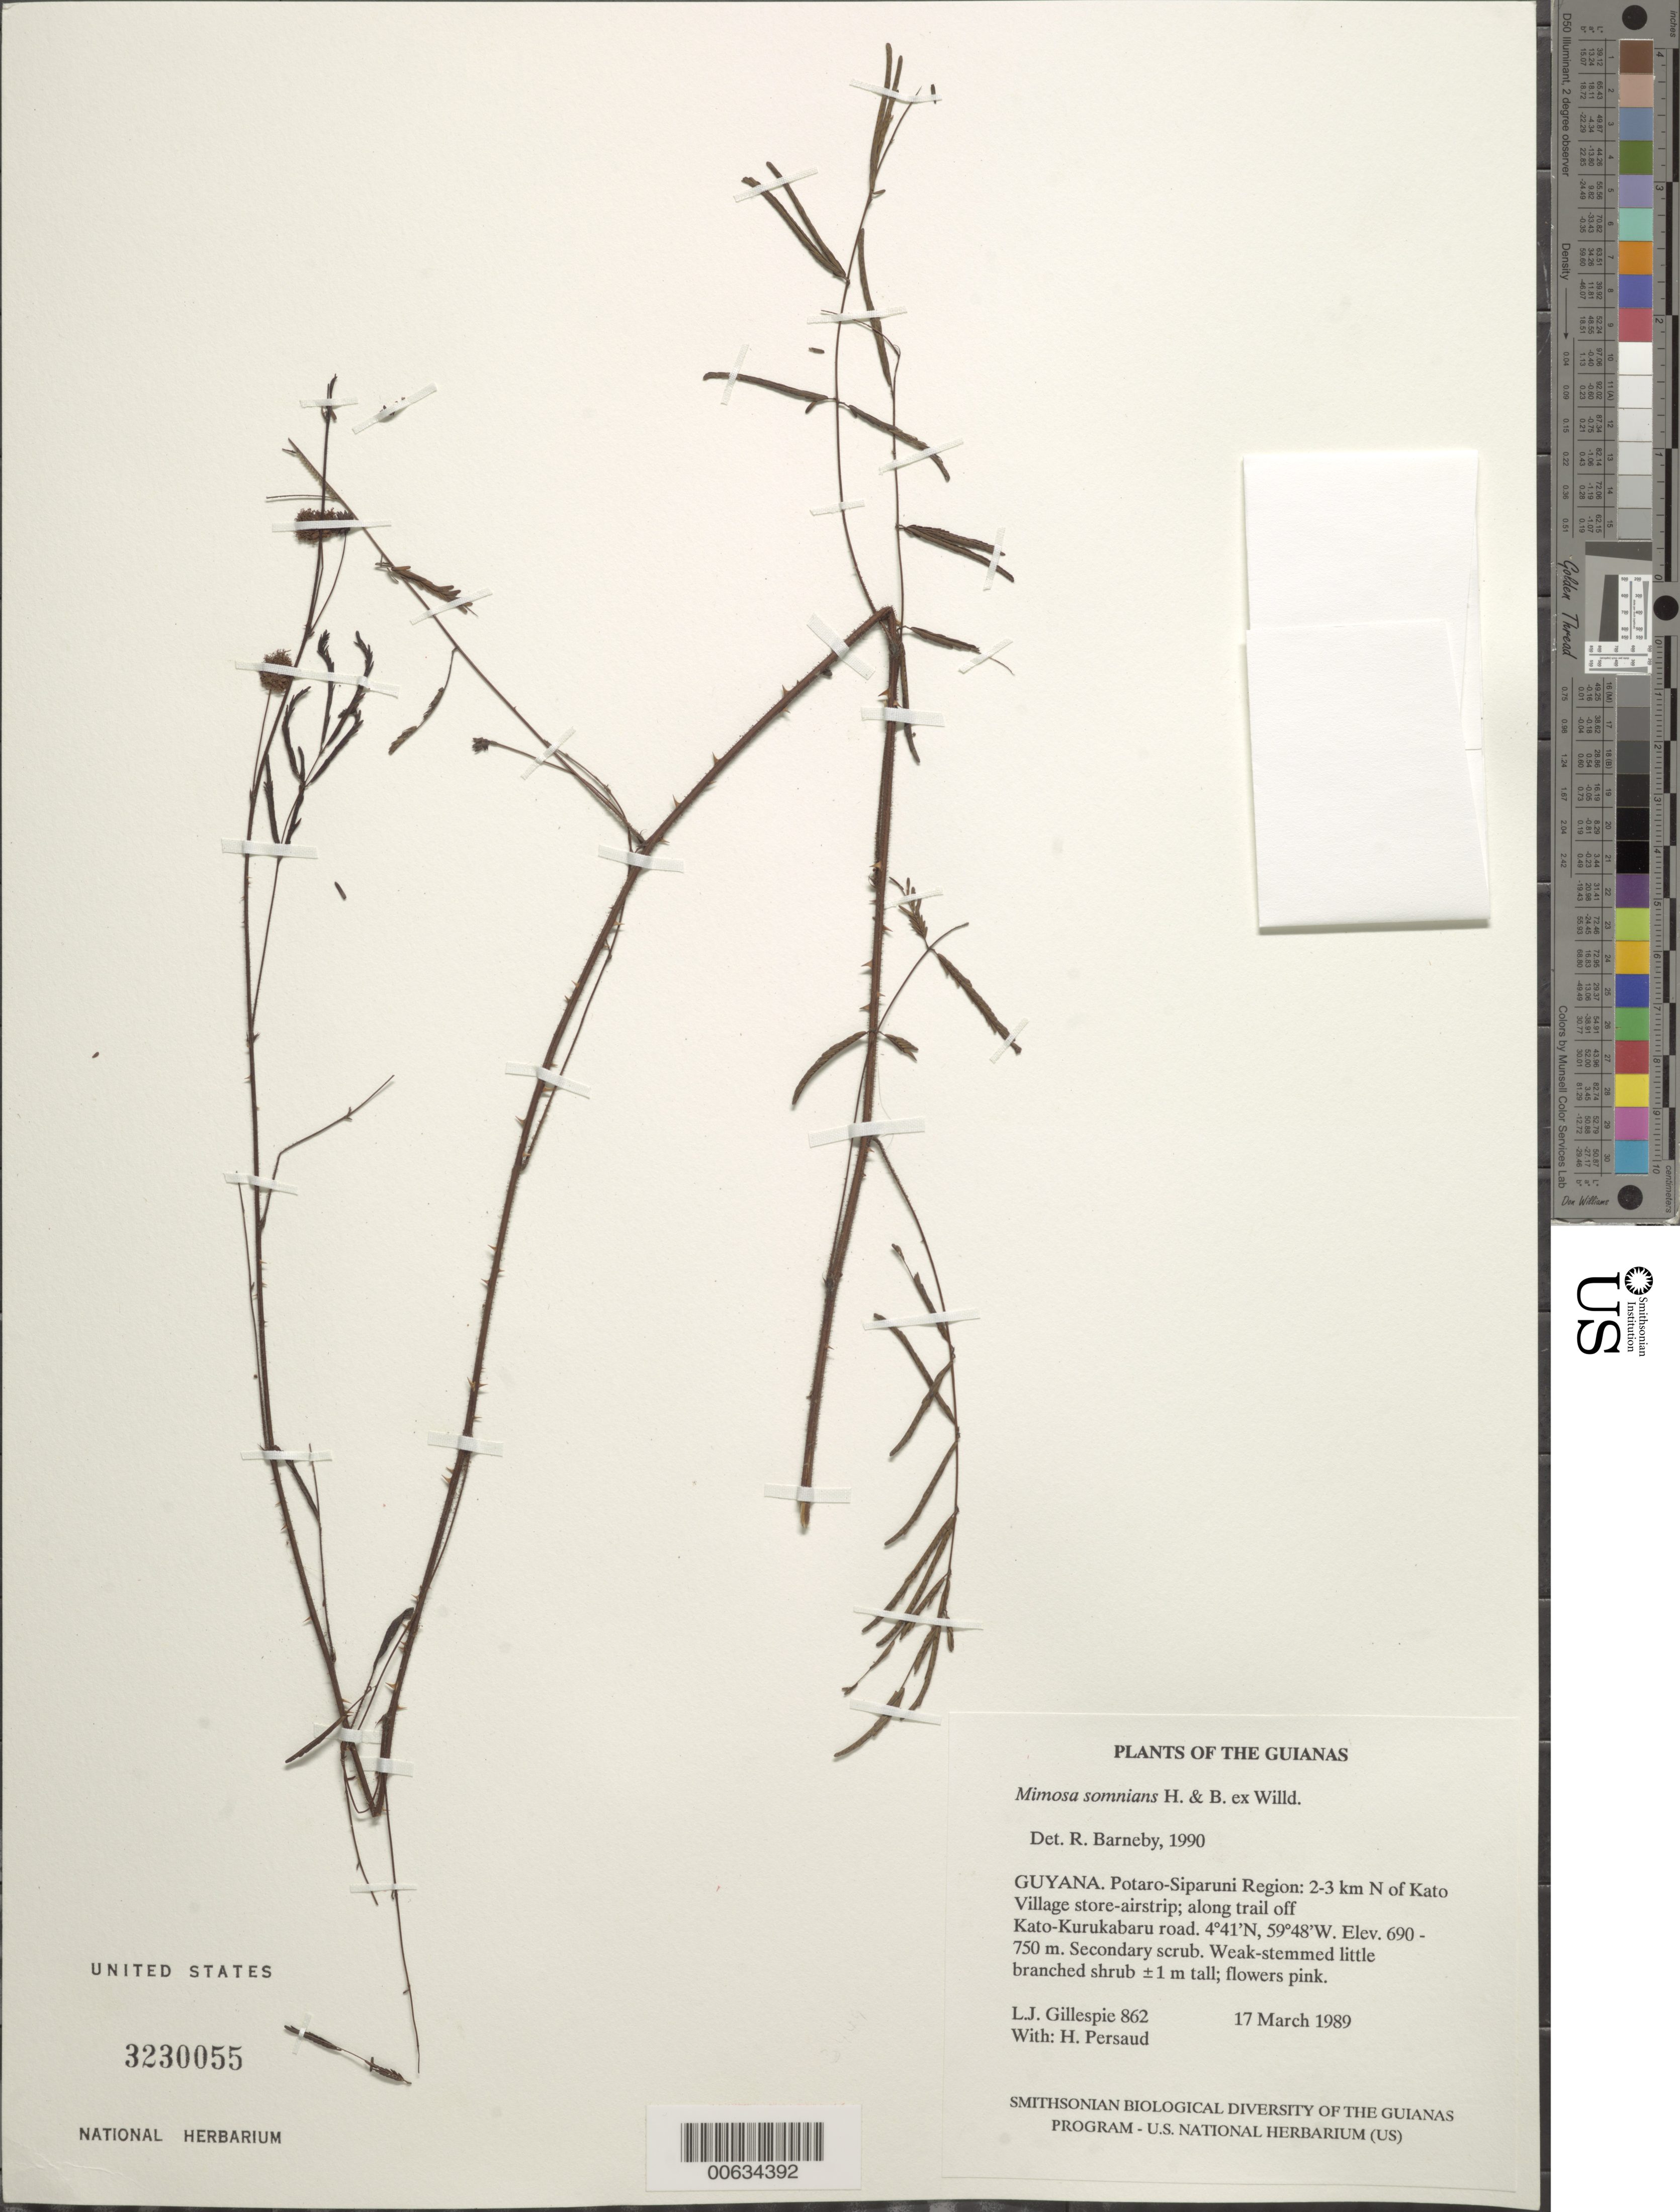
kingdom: Plantae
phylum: Tracheophyta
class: Magnoliopsida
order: Fabales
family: Fabaceae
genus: Mimosa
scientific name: Mimosa somnians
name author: Humb. & Bonpl. ex Willd.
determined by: Barneby, Rupert C., (NY)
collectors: L. J. Gillespie & H. Persaud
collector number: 862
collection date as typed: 18 March 1989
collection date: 1989-03-18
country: Guyana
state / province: Potaro-Siparuni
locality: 1-2 km N of Kato Village store-airstrip; along trail off Kato-Kurukabaru road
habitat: Secondary scrub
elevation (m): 690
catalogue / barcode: US 3230055